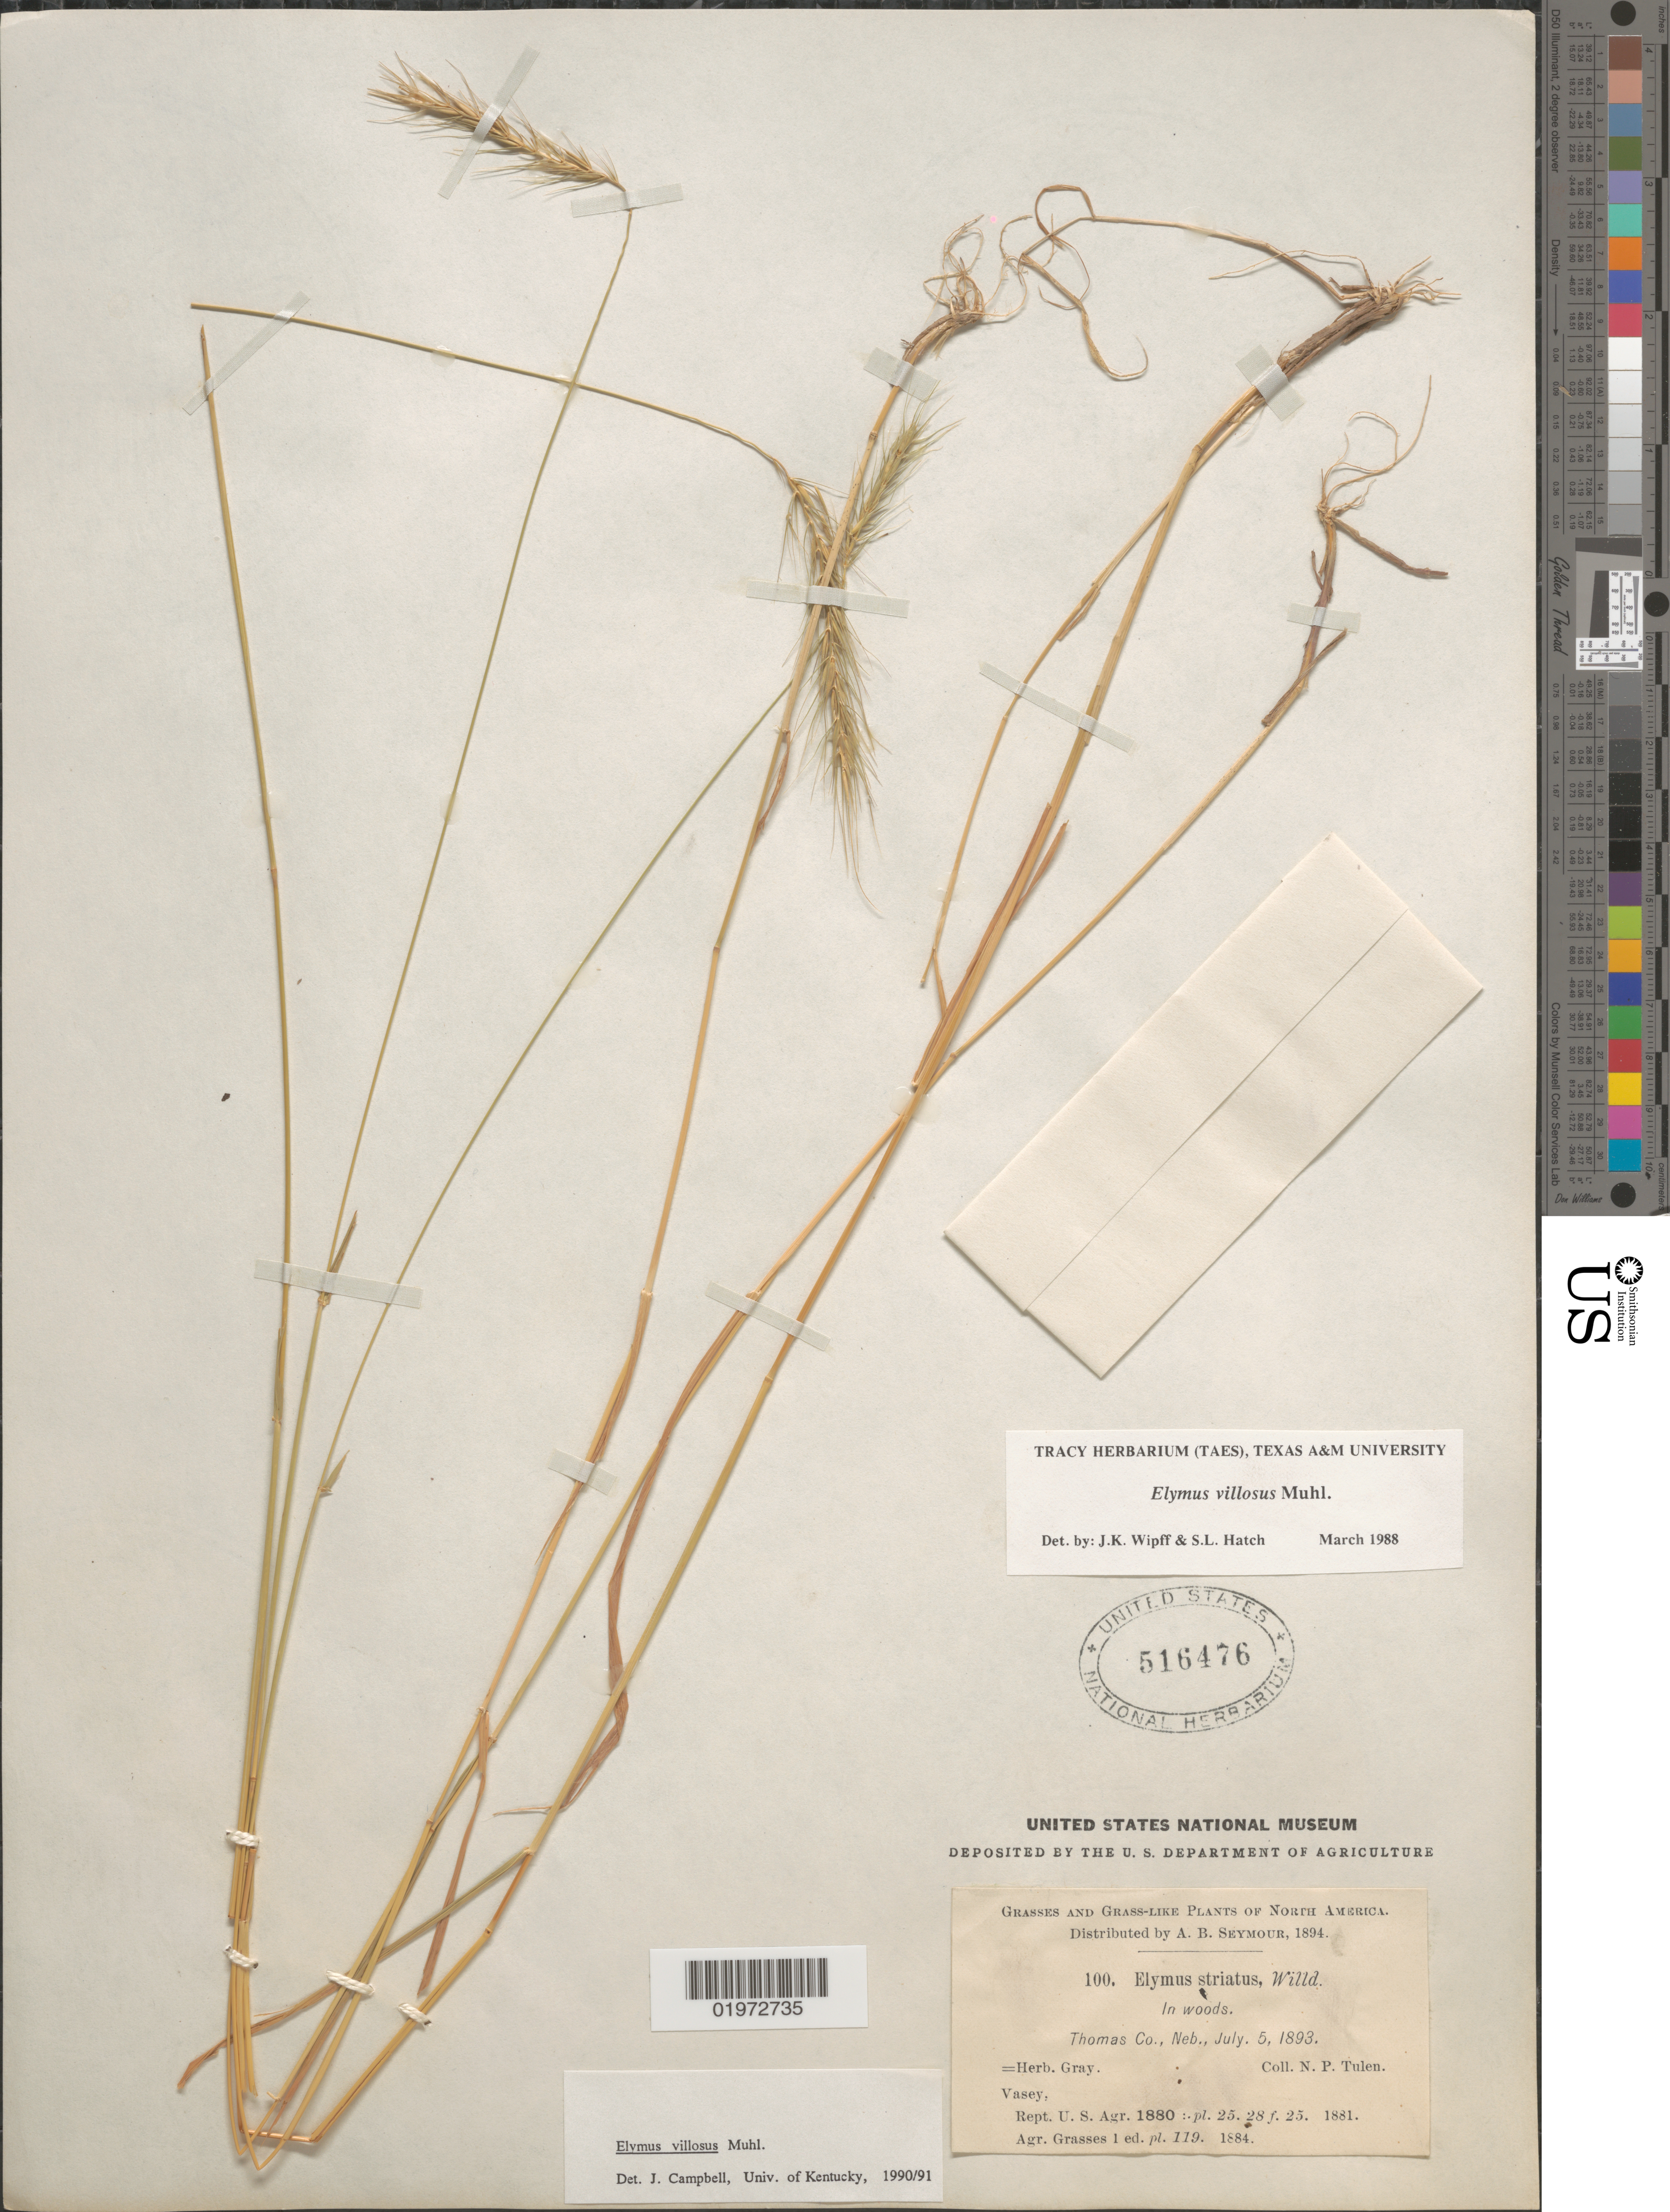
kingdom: Plantae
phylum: Tracheophyta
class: Liliopsida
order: Poales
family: Poaceae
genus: Elymus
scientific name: Elymus villosus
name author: Muhl. ex Willd.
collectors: N. Tulen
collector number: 100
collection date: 1893-07-05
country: United States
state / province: Nebraska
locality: In woods. Thomas Co.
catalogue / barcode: US 516476